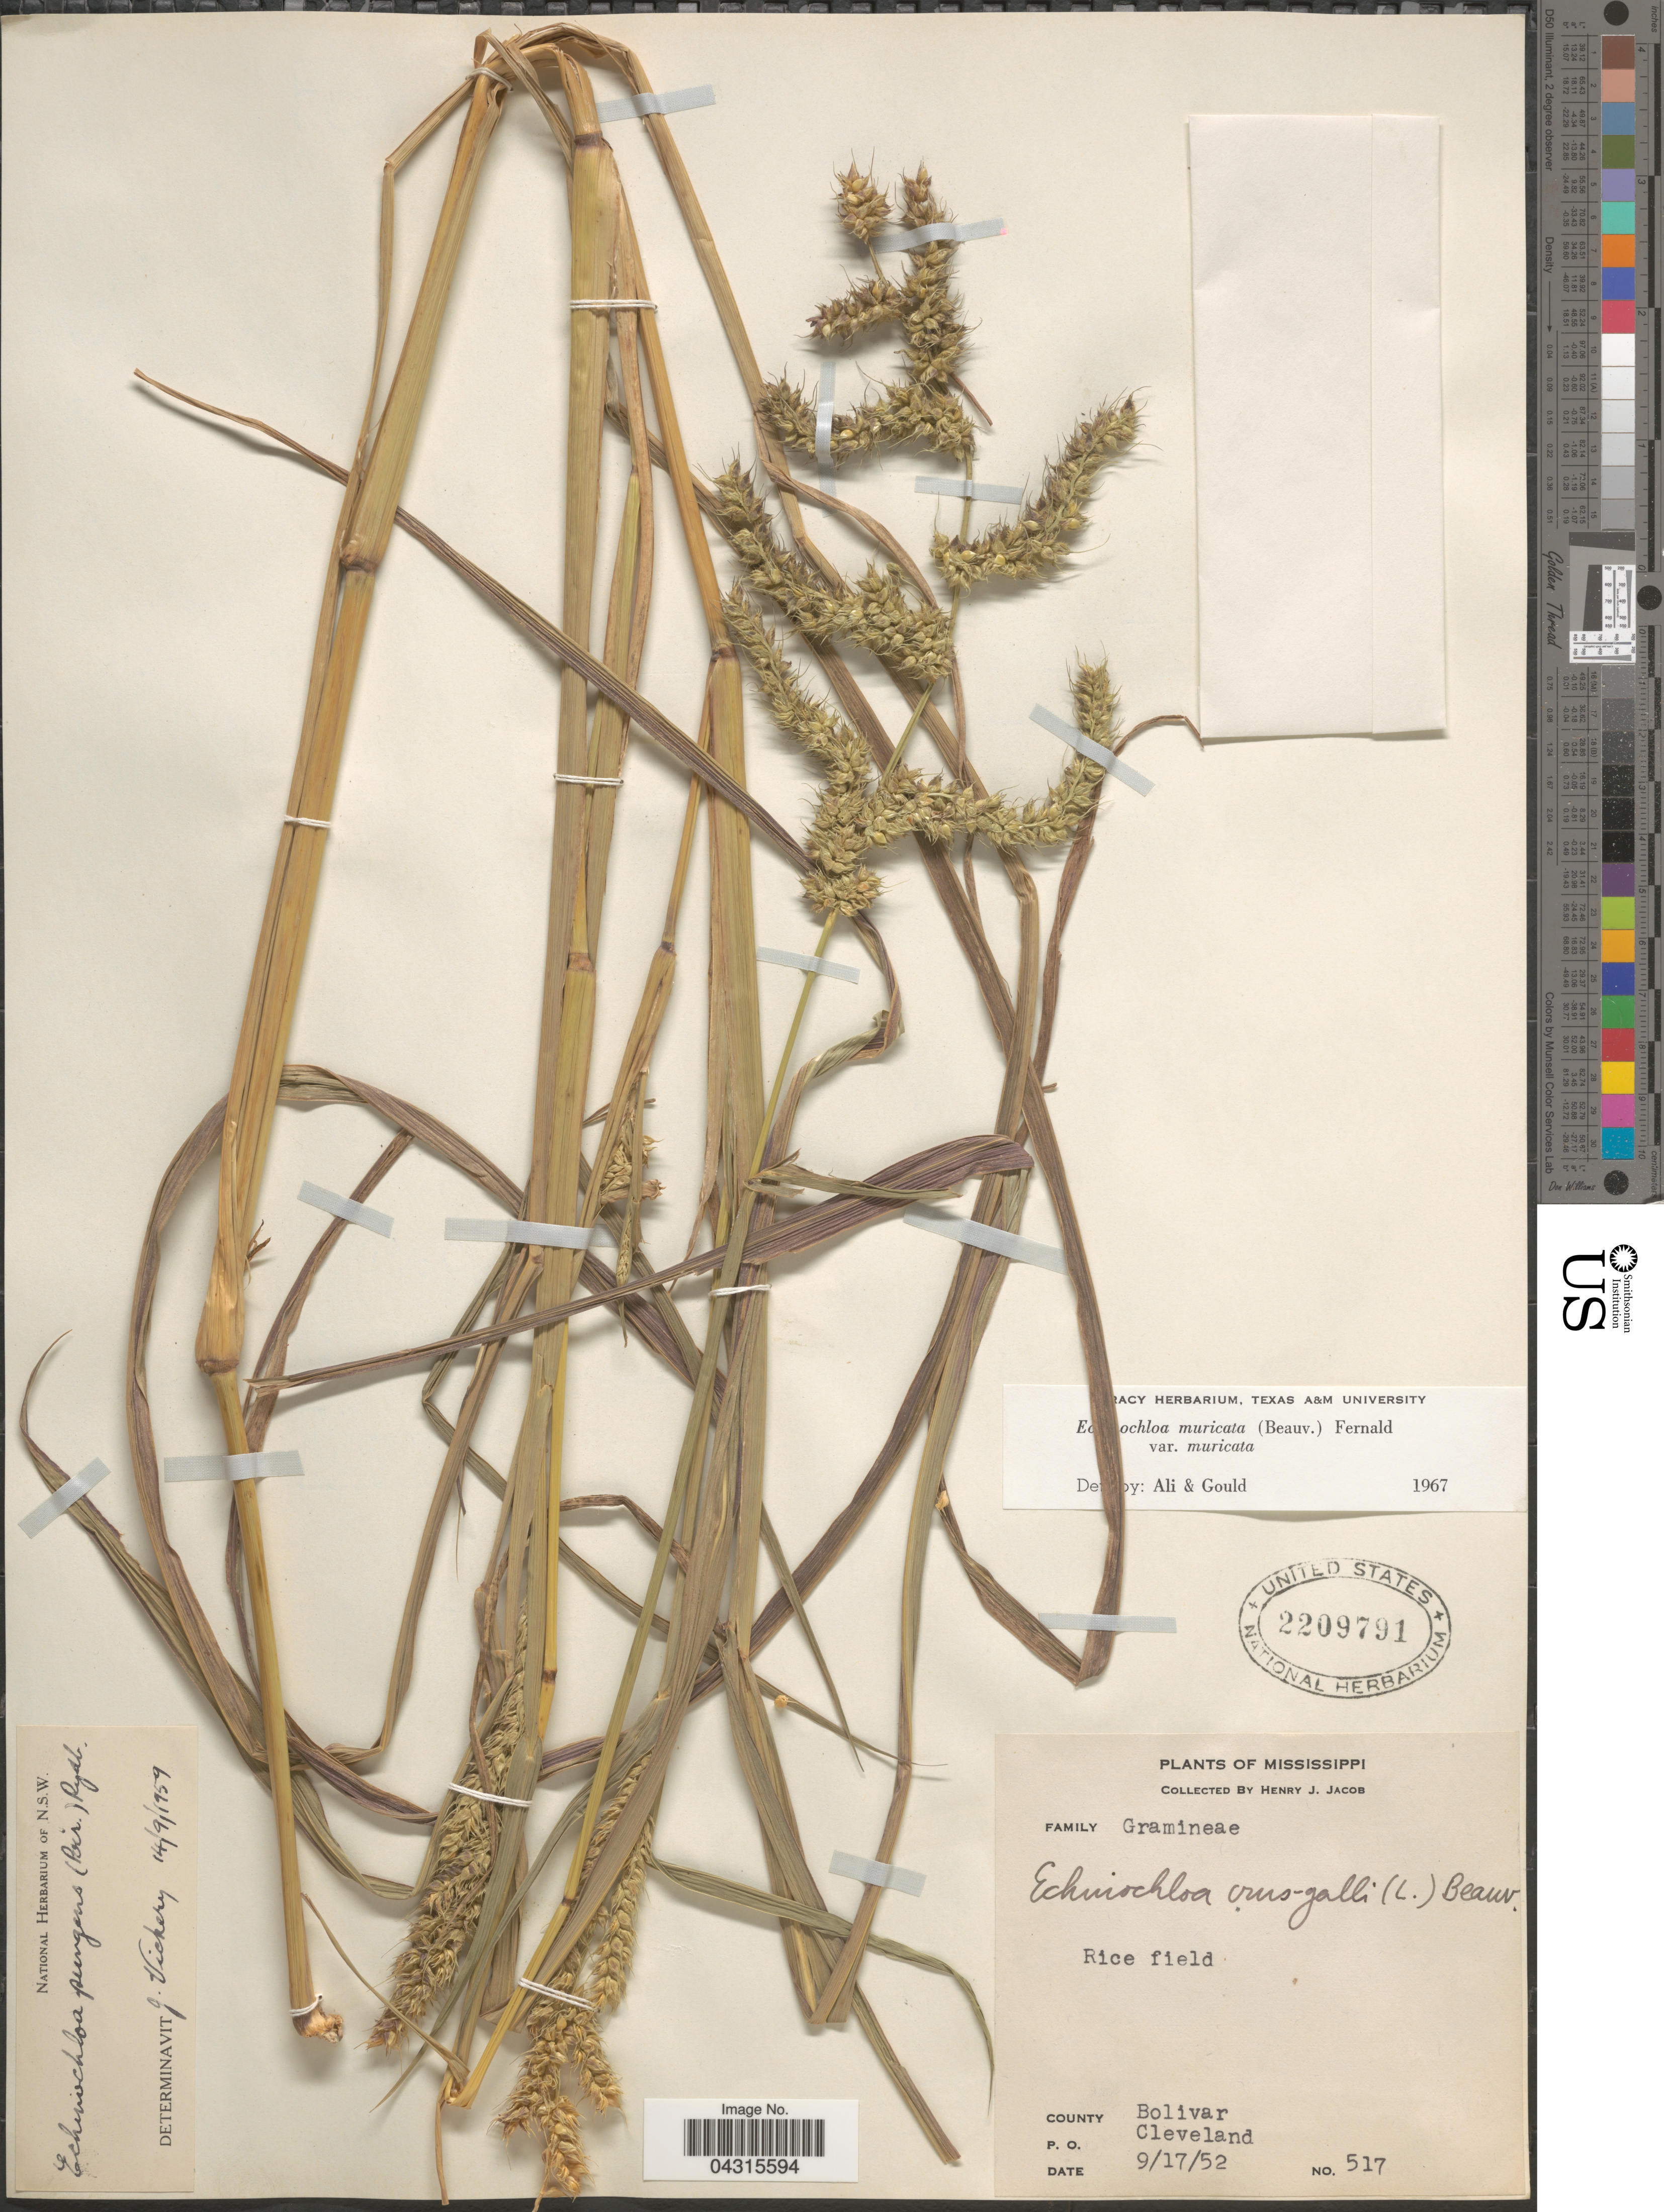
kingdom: Plantae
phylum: Tracheophyta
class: Liliopsida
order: Poales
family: Poaceae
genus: Echinochloa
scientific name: Echinochloa muricata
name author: (P. Beauv.) Fernald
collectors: H. Jacob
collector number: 517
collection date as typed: Transcribed d/m/y: 17/9/52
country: United States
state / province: Mississippi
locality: County Bolivar. P.O. Cleveland.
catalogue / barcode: US 2209791